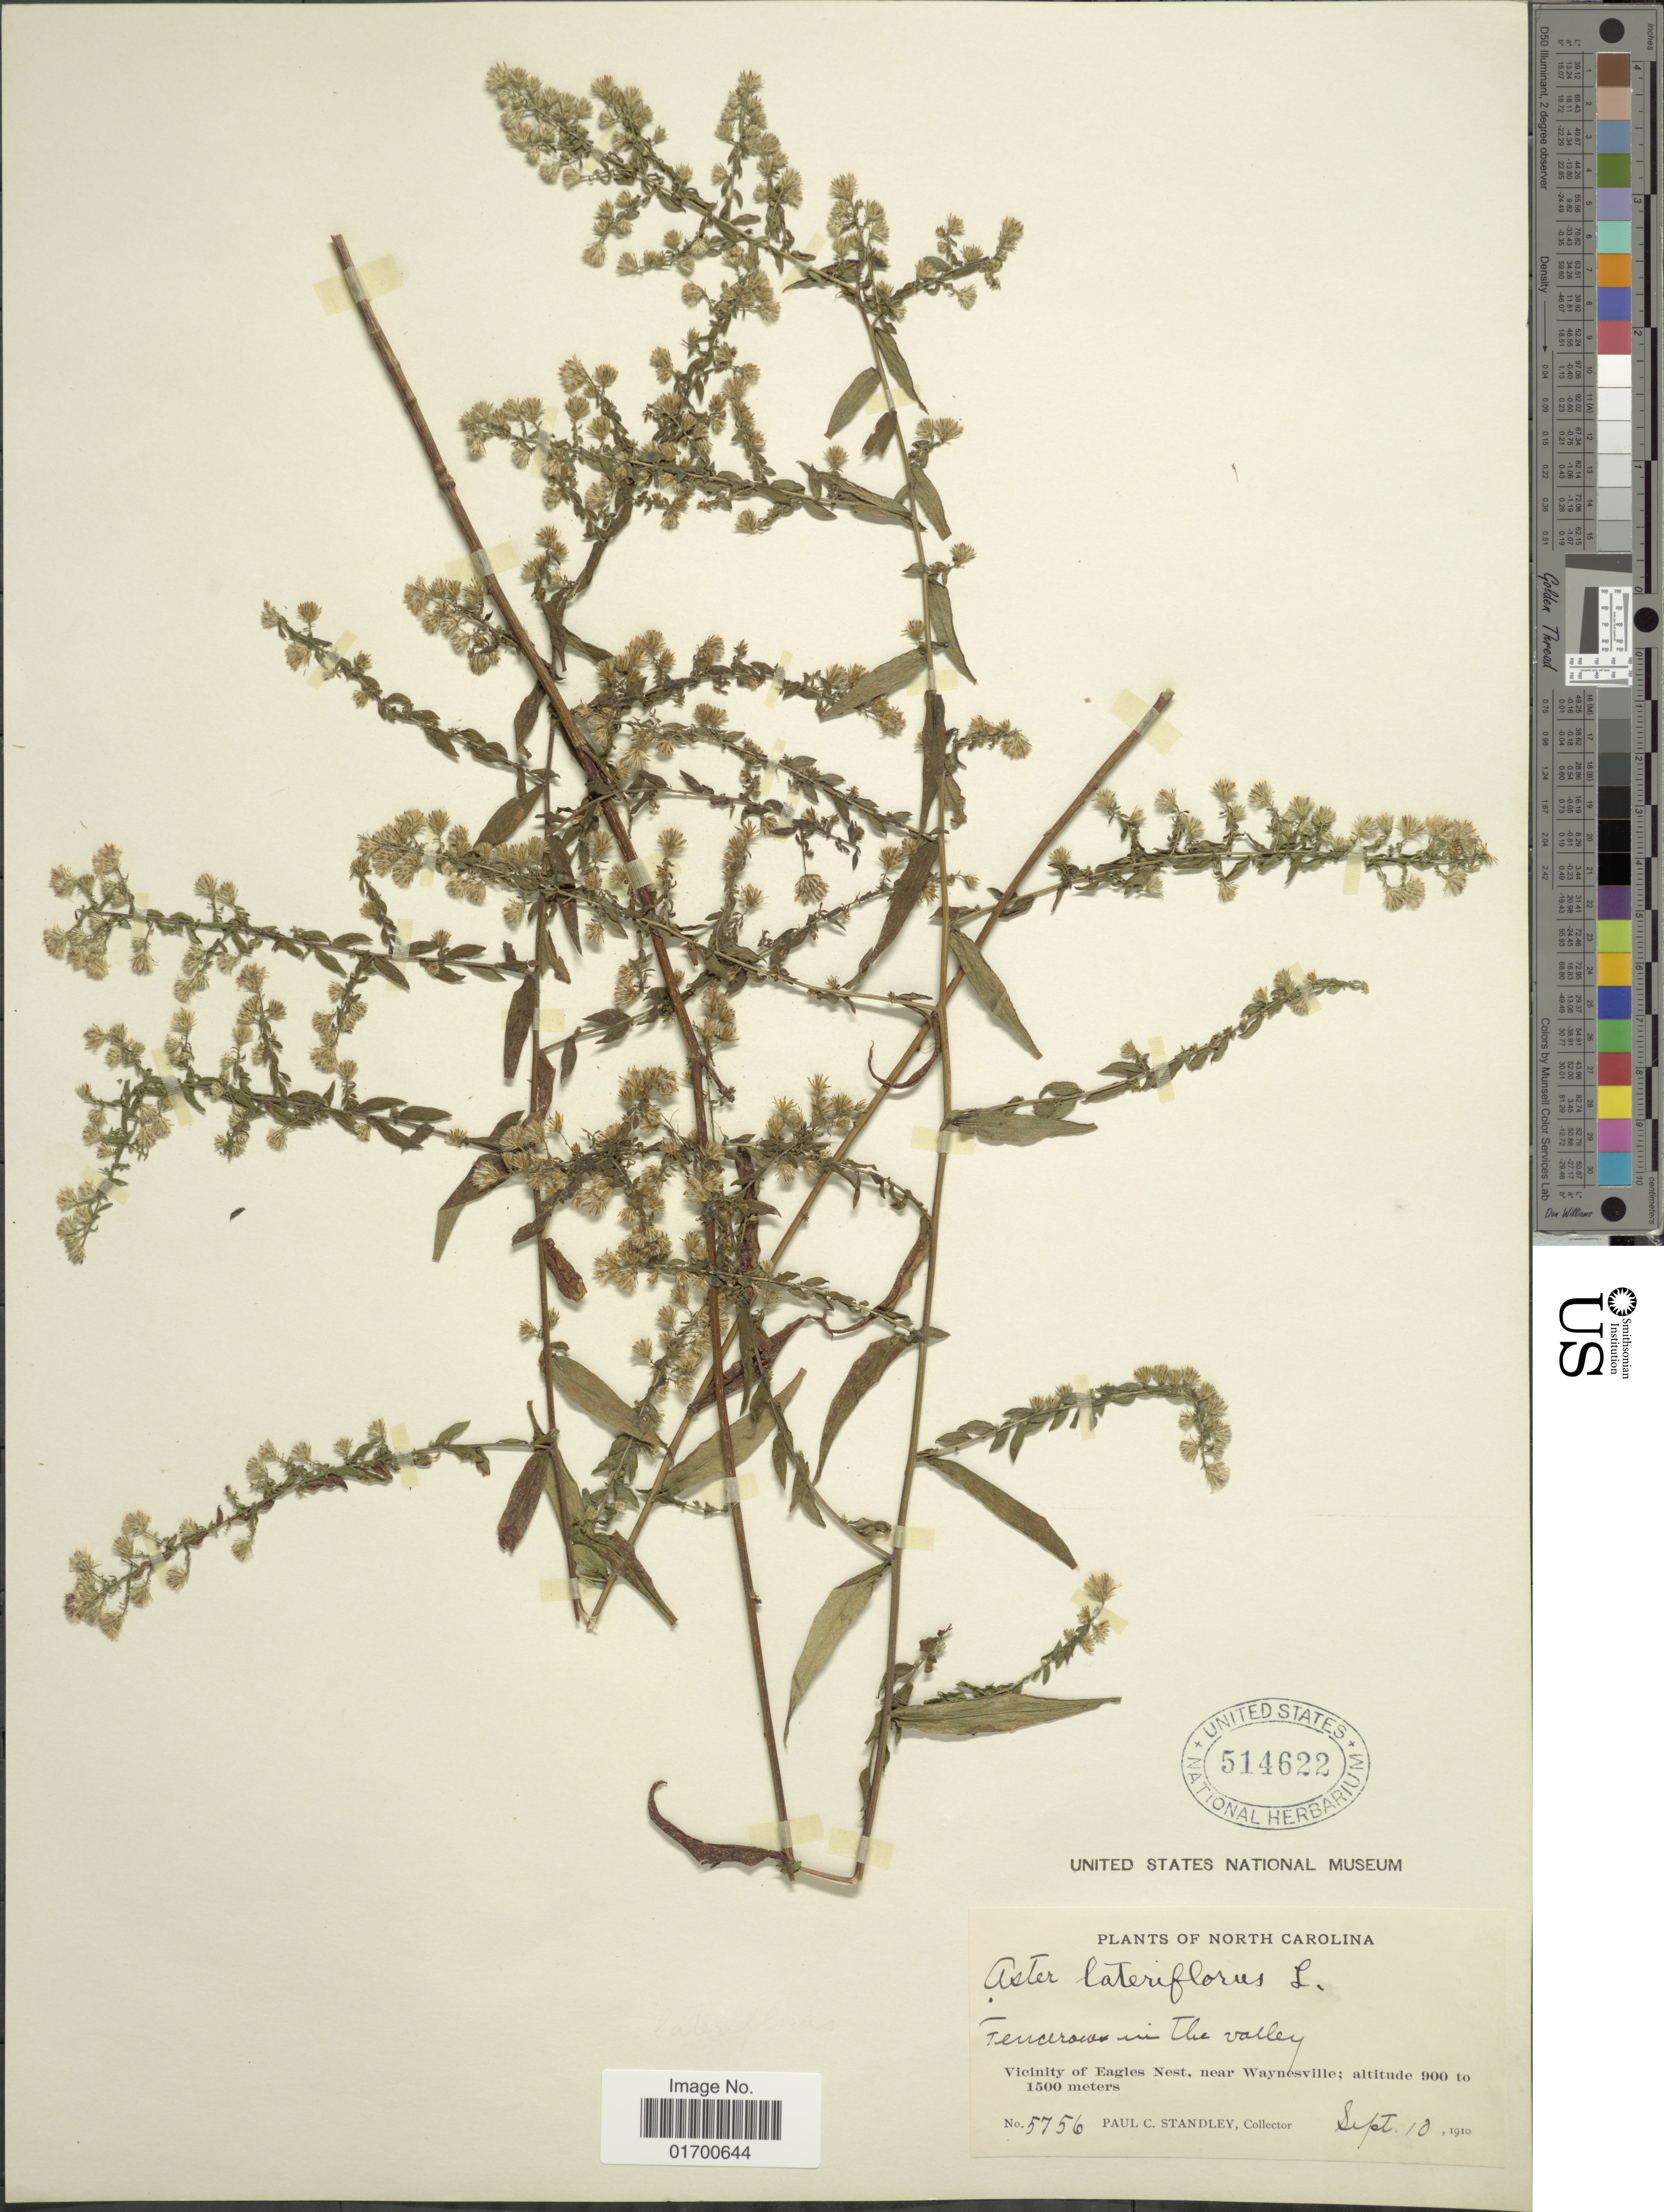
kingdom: Plantae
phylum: Tracheophyta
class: Magnoliopsida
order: Asterales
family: Asteraceae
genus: Symphyotrichum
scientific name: Symphyotrichum lateriflorum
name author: (L.) Á. Löve & D. Löve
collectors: P. C. Standley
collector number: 5756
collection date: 1910-09-10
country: United States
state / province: North Carolina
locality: Vicinity of Eagles Nest, near Waynesville, Fencerows in the valley.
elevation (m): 900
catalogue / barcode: US 514622